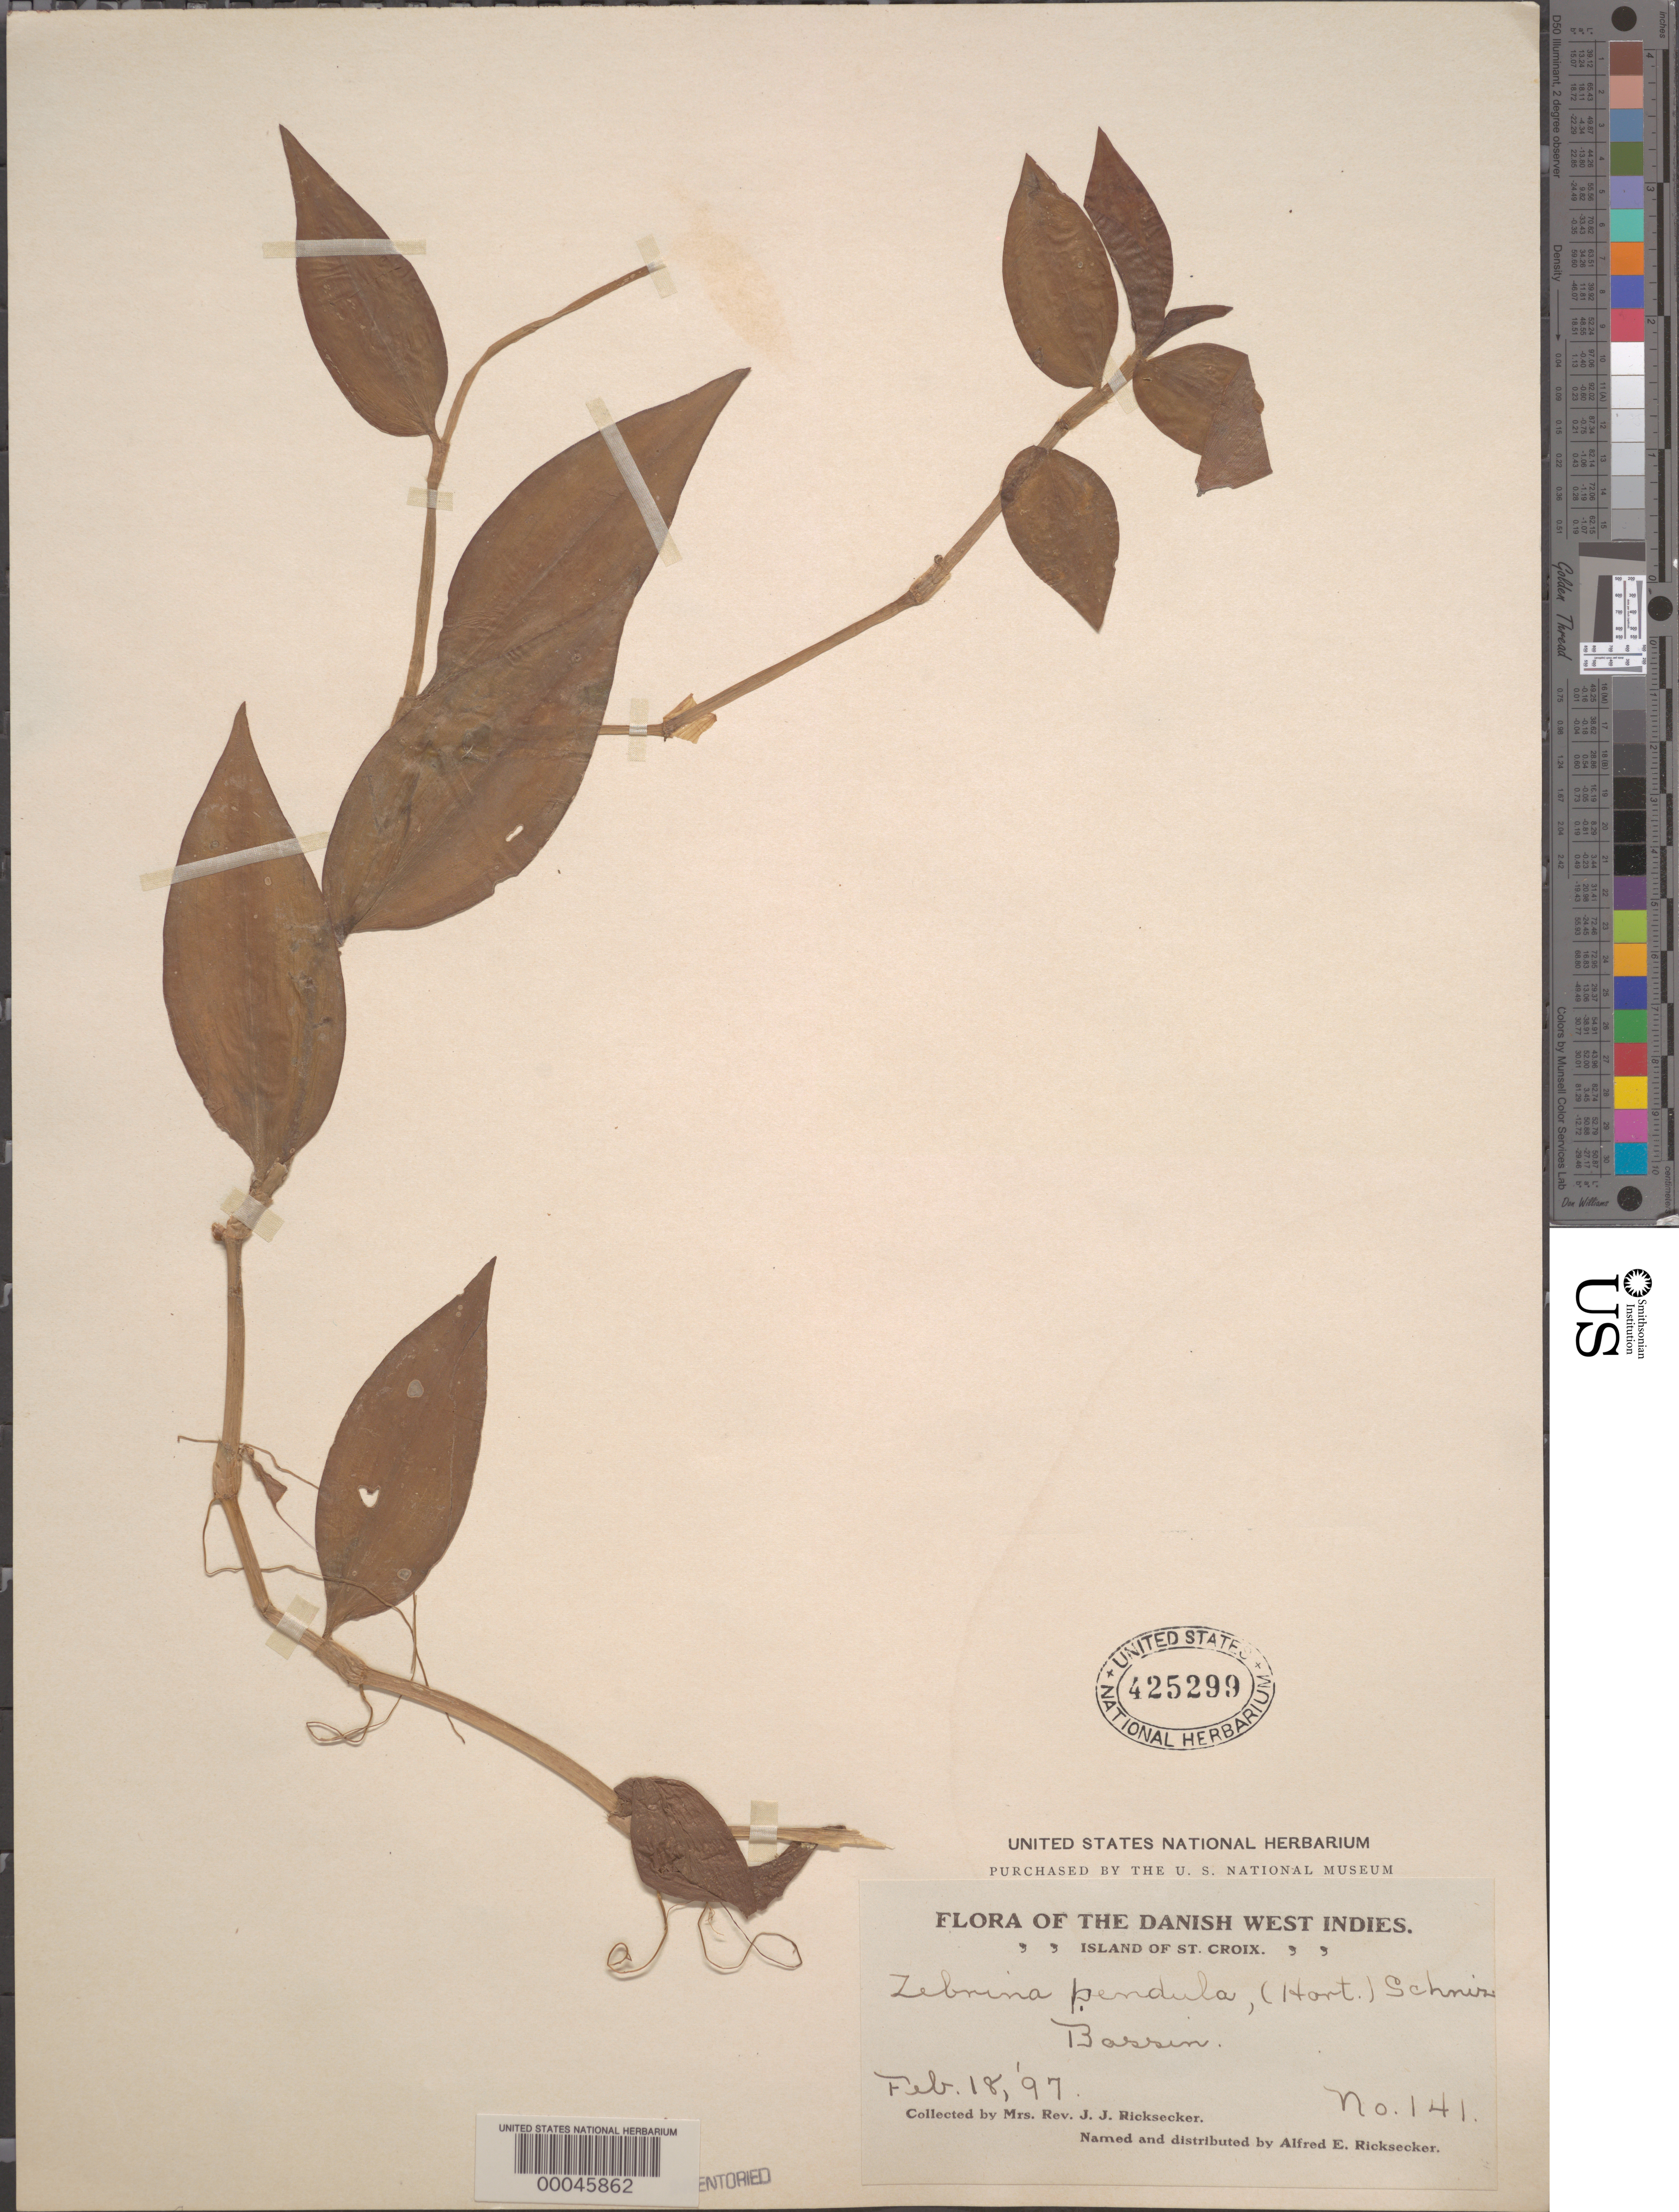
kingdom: Plantae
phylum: Tracheophyta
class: Liliopsida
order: Commelinales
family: Commelinaceae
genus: Tradescantia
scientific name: Tradescantia zebrina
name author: Bosse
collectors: A. E. Ricksecker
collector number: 141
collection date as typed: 18 Feb 1897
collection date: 1897-02-18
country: U.S. Virgin Islands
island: St. Croix Island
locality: Bassin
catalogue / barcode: US 425299